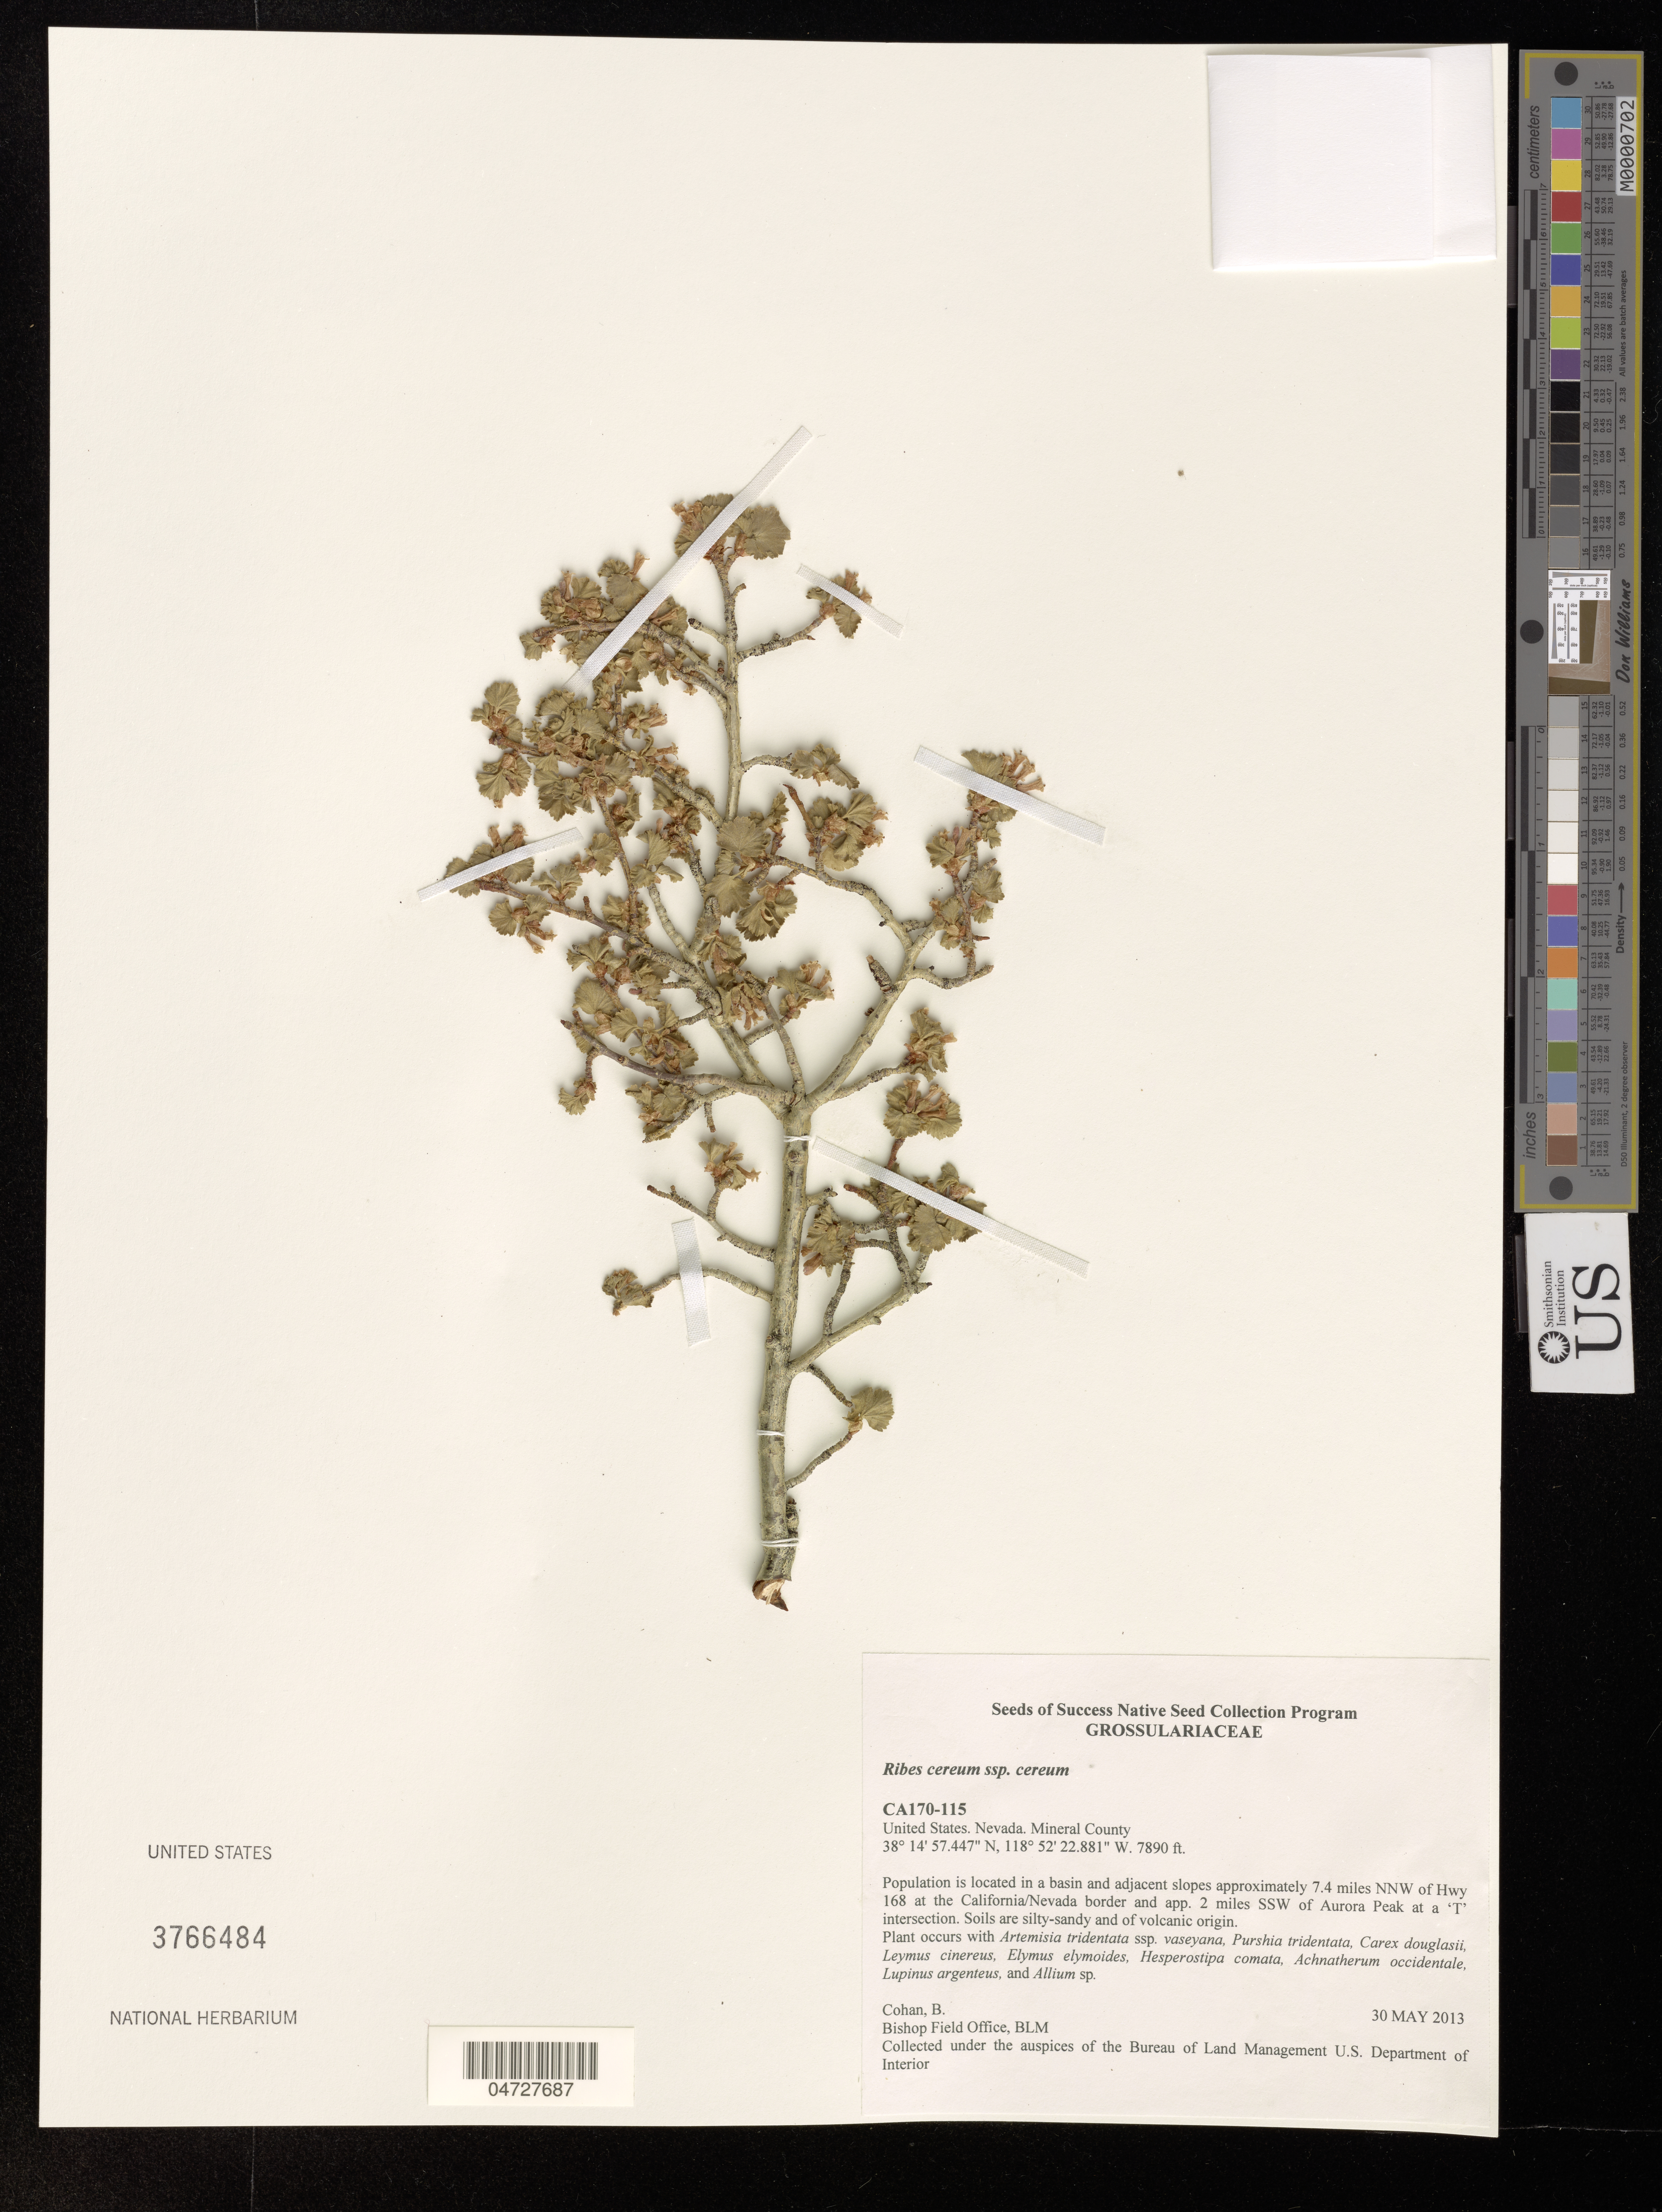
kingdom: Plantae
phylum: Tracheophyta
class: Magnoliopsida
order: Saxifragales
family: Grossulariaceae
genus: Ribes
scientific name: Ribes cereum subsp. cereum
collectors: B. Cohan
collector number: CA170-115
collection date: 2013-05-30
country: United States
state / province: Nevada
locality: Mineral County. Population is located in a basin and adjacent slopes approximately 7.4miles NNW of Hwy 168 at the California/Nevada border and app. 2 miles SSW of Aurora Peak at a 'T' intersection.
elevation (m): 2405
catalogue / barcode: US 3766484